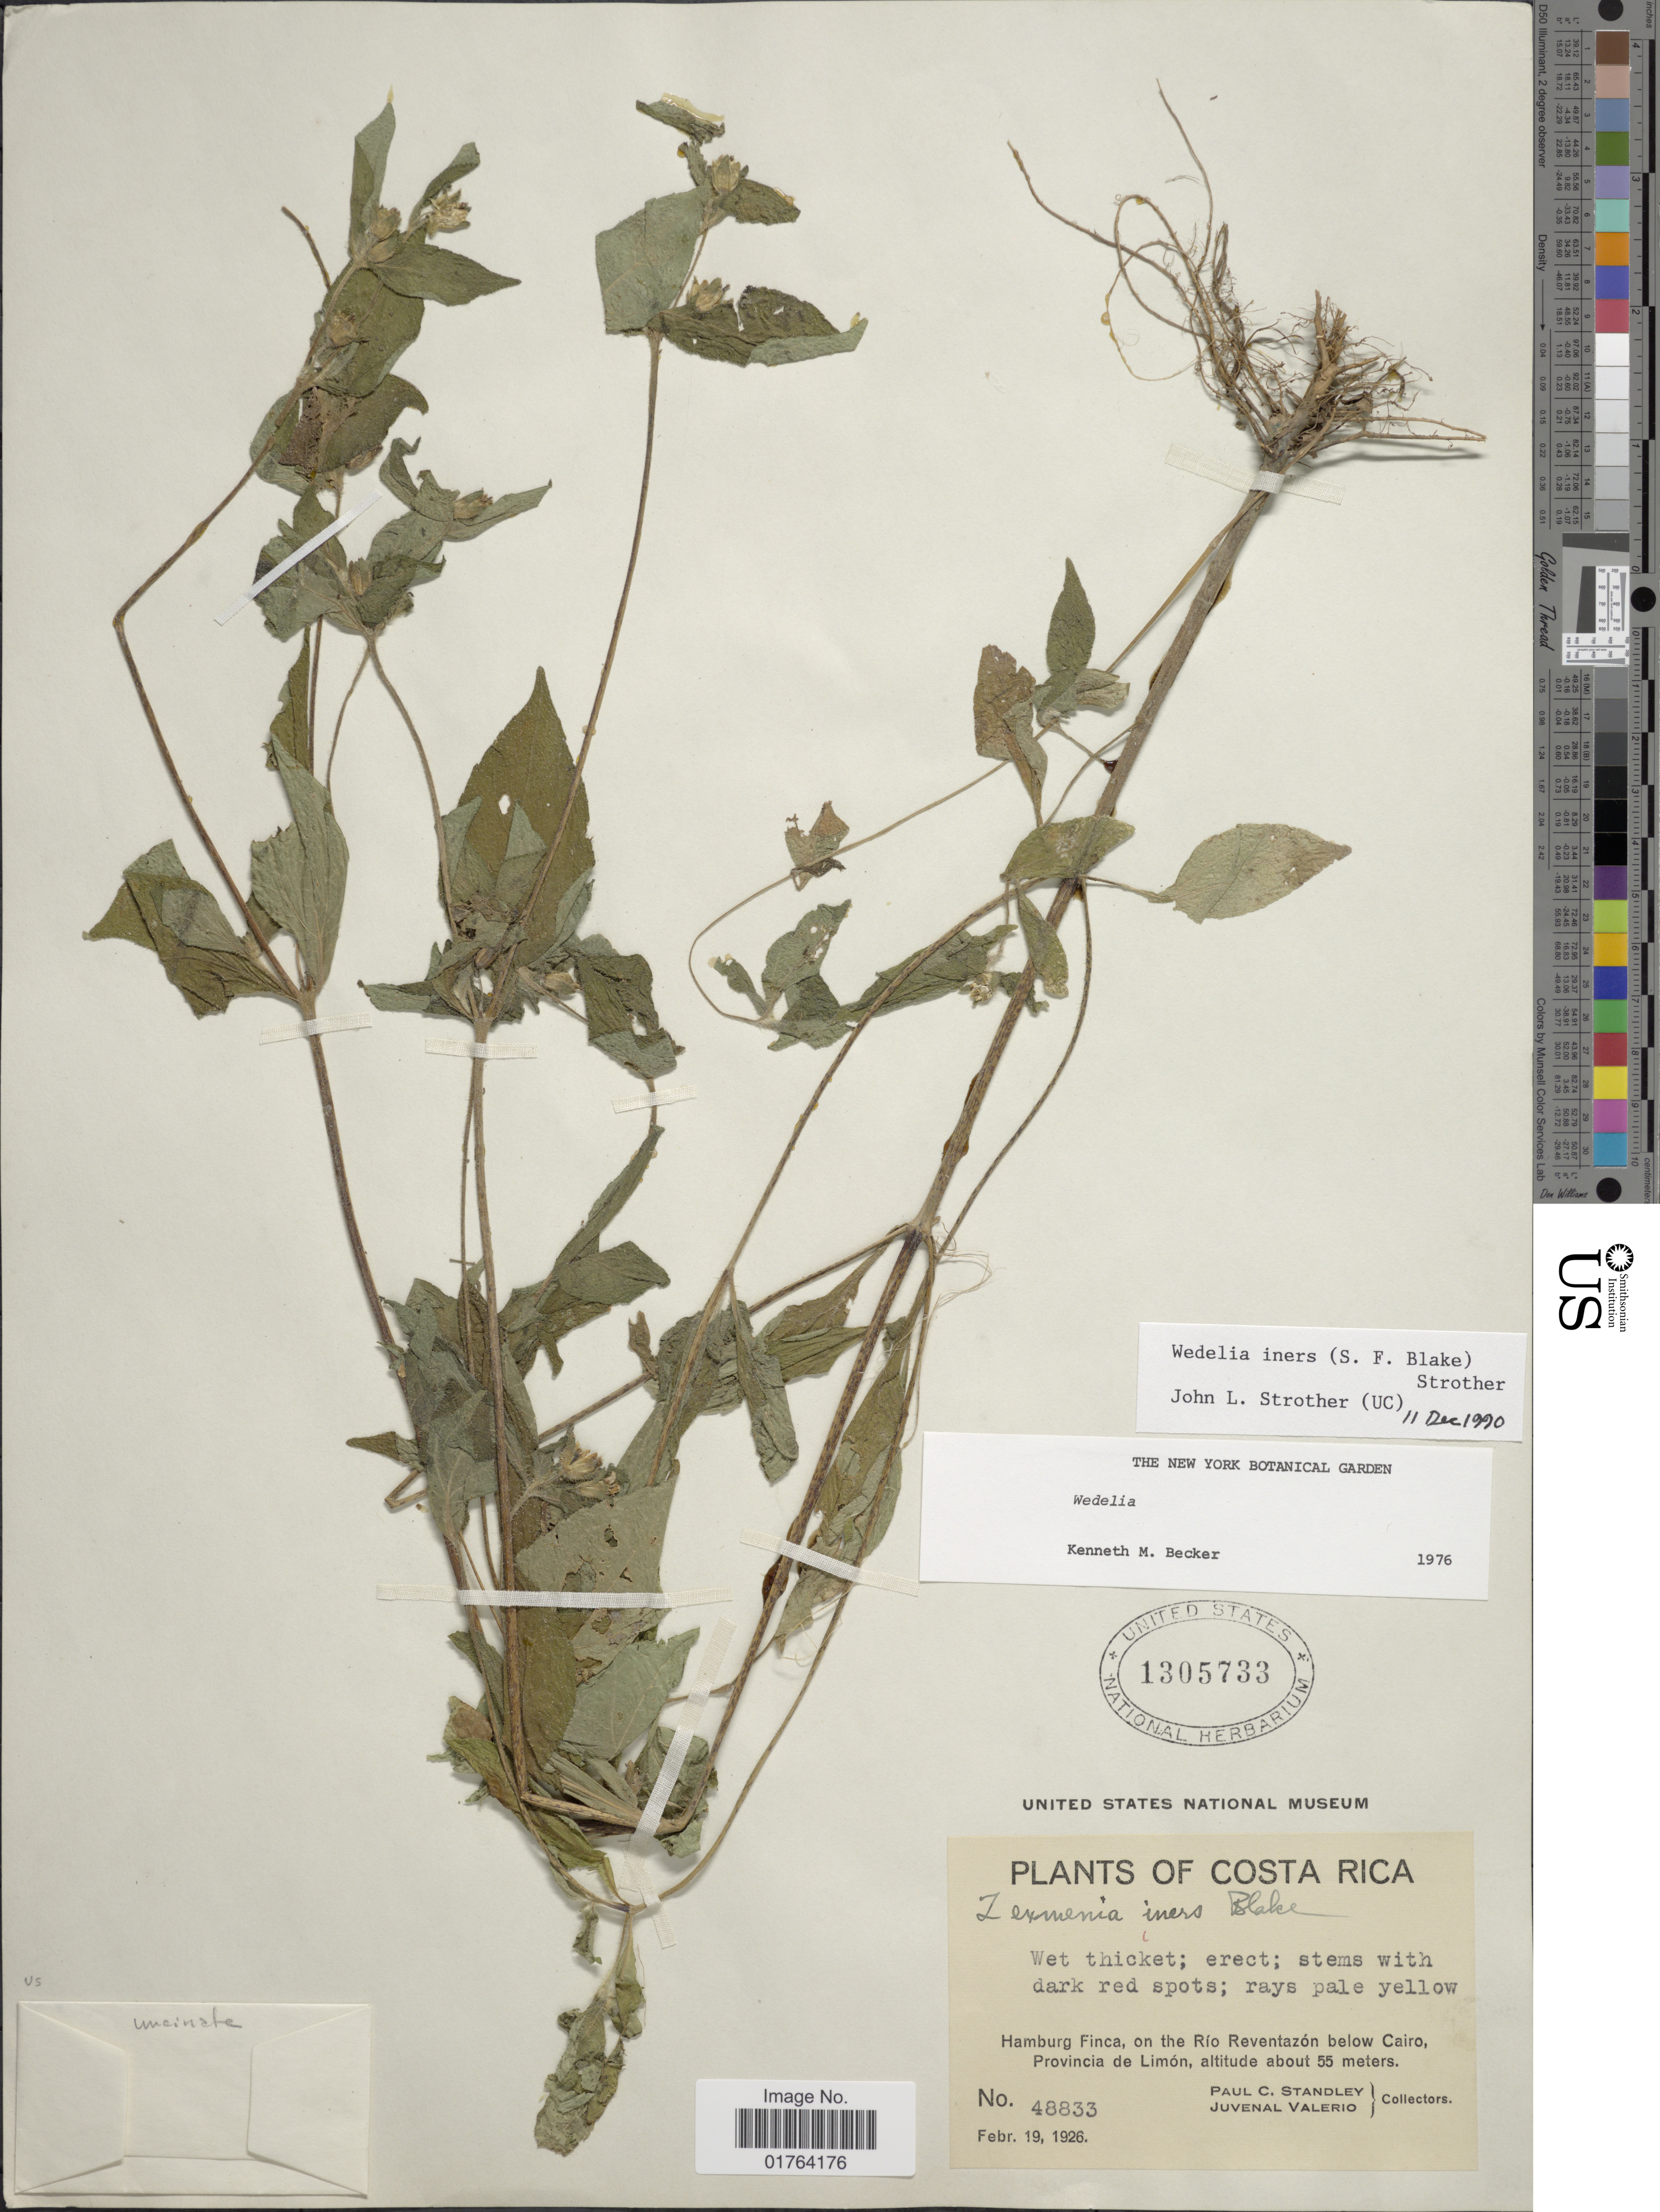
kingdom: Plantae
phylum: Tracheophyta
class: Magnoliopsida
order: Asterales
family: Asteraceae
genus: Wedelia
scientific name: Wedelia iners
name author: (S.F. Blake) Strother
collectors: P. C. Standley & J. Valerio R.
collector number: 48833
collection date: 1926-02-19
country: Costa Rica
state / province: Limón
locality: Hamburg Finca, on the Rio Reventazon below Cairo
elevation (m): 55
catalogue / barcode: US 1305733